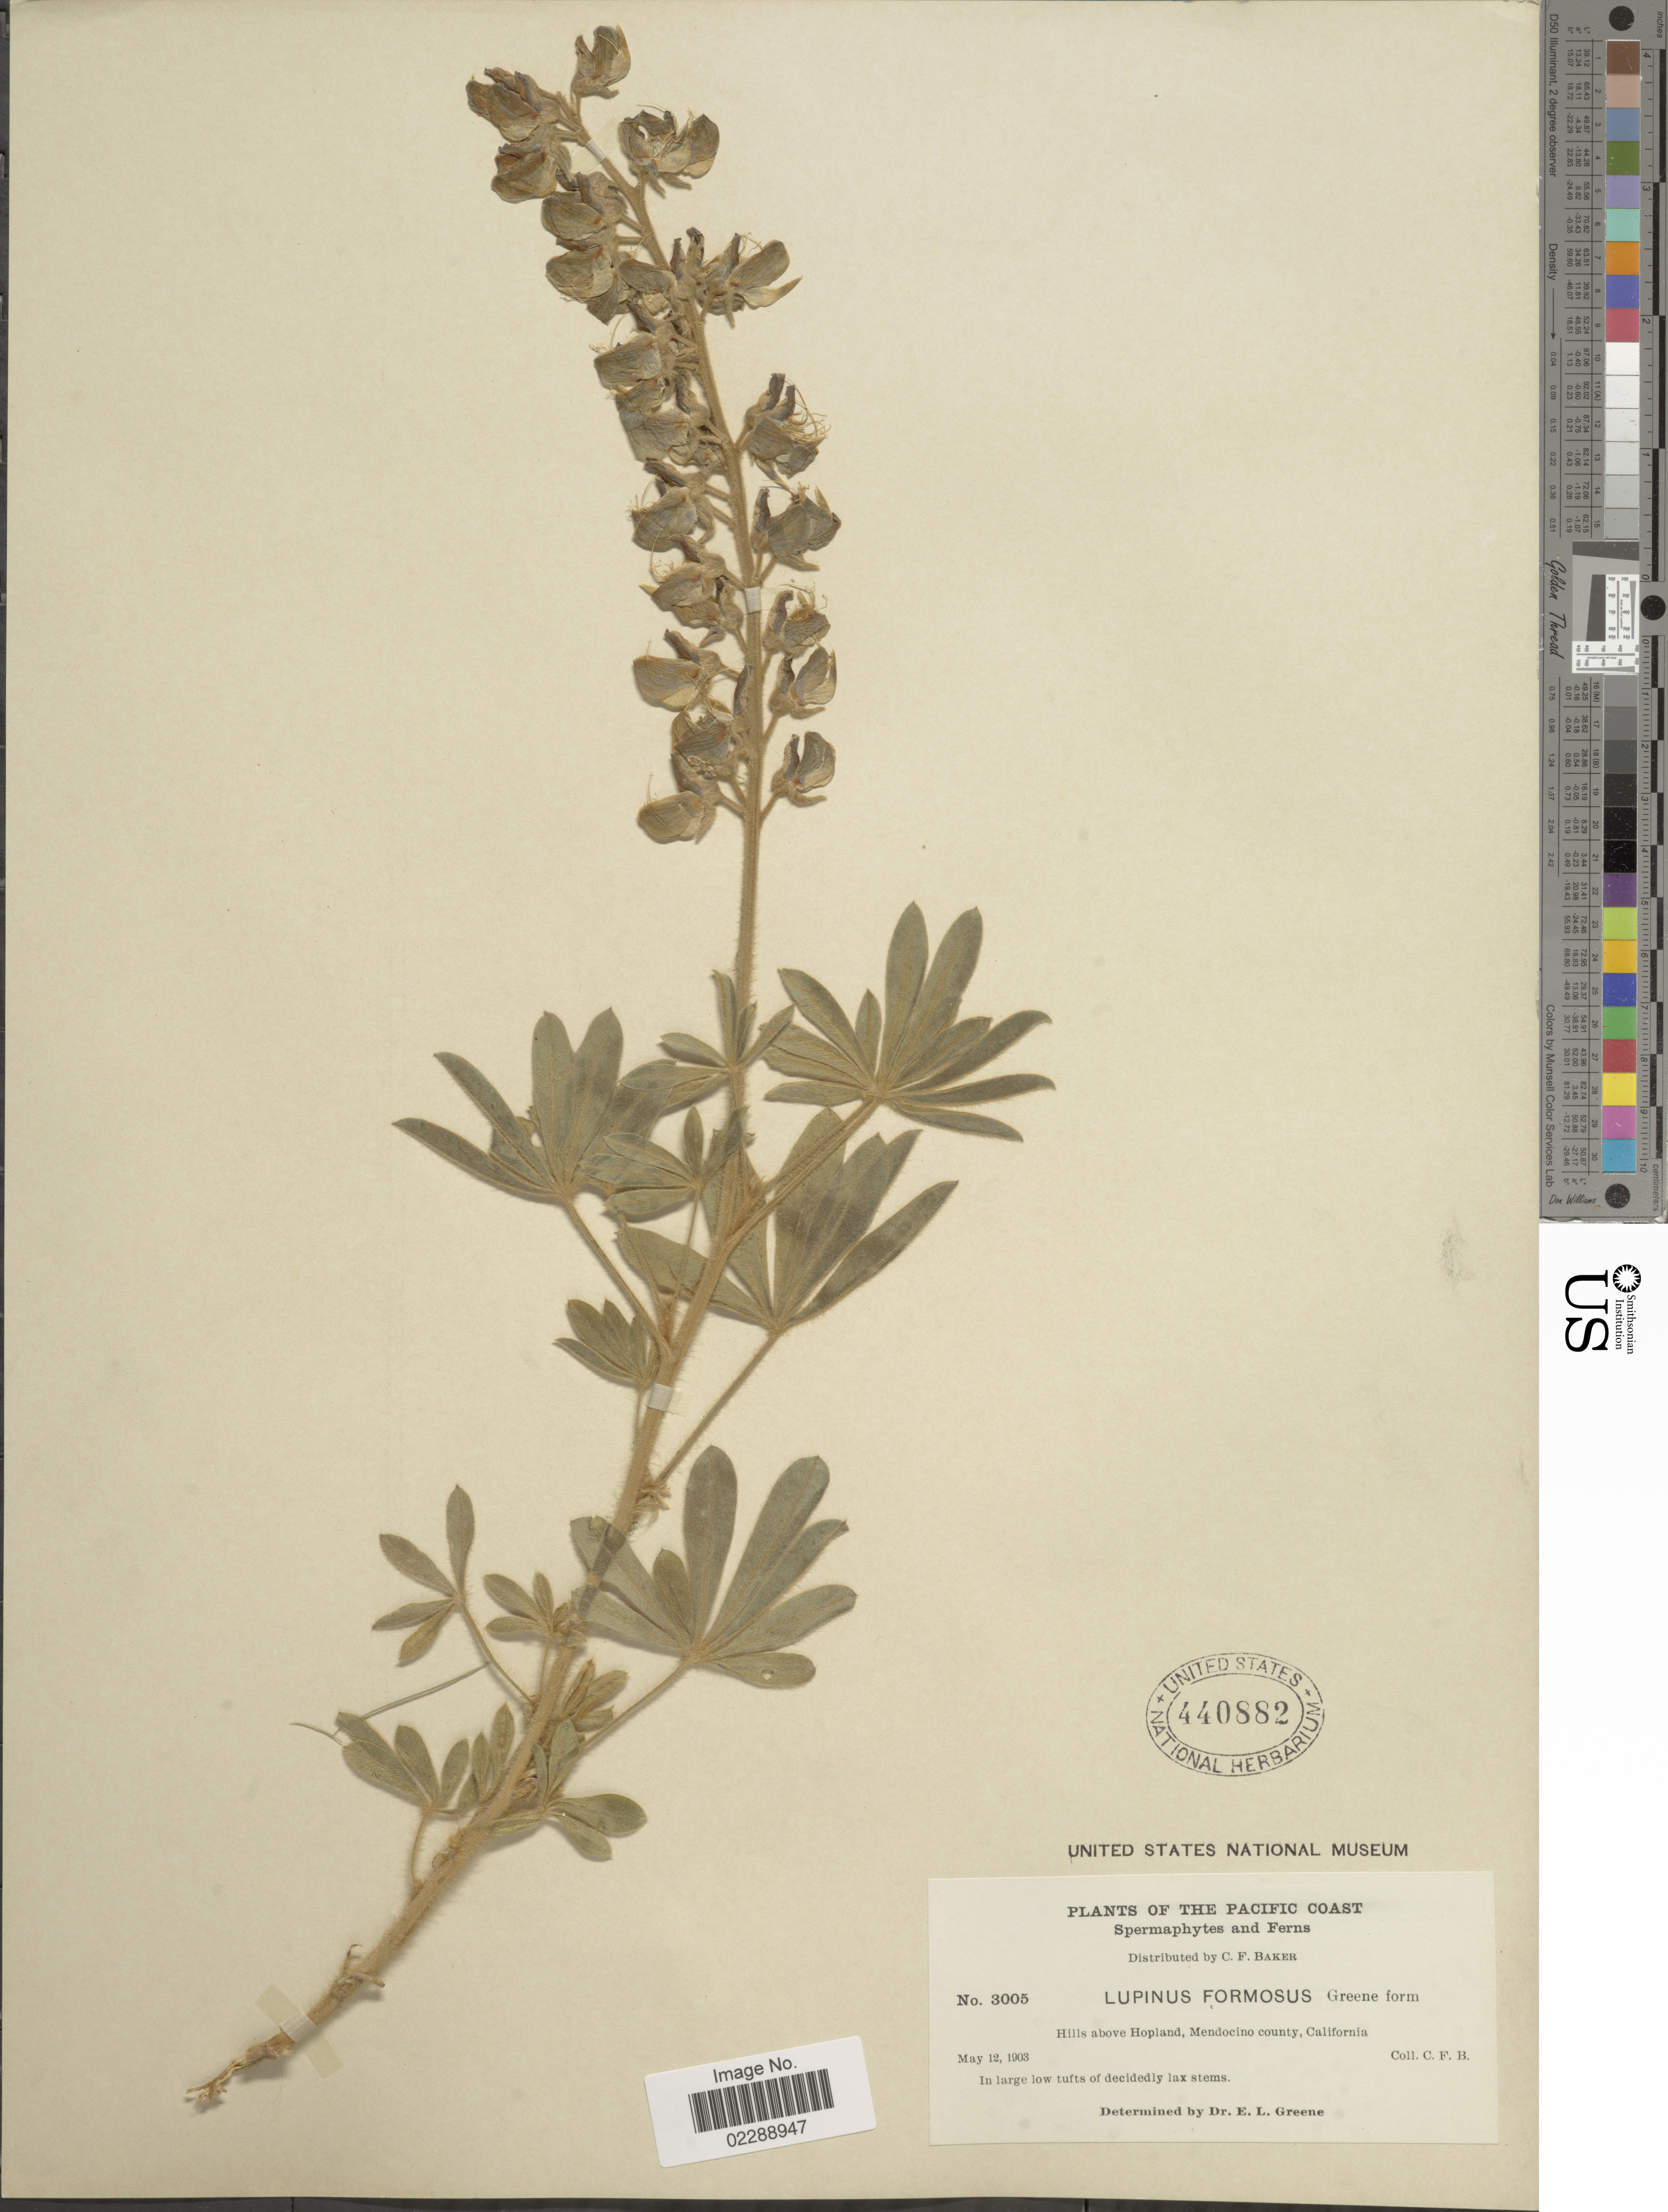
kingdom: Plantae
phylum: Tracheophyta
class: Magnoliopsida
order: Fabales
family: Fabaceae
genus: Lupinus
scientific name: Lupinus sp.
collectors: C. F. Baker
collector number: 3005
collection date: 1903-05-12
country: United States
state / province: California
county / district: Mendocino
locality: THe Pacific Coast, Hills above Hopland, Mendocino county, California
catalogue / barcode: US 440882